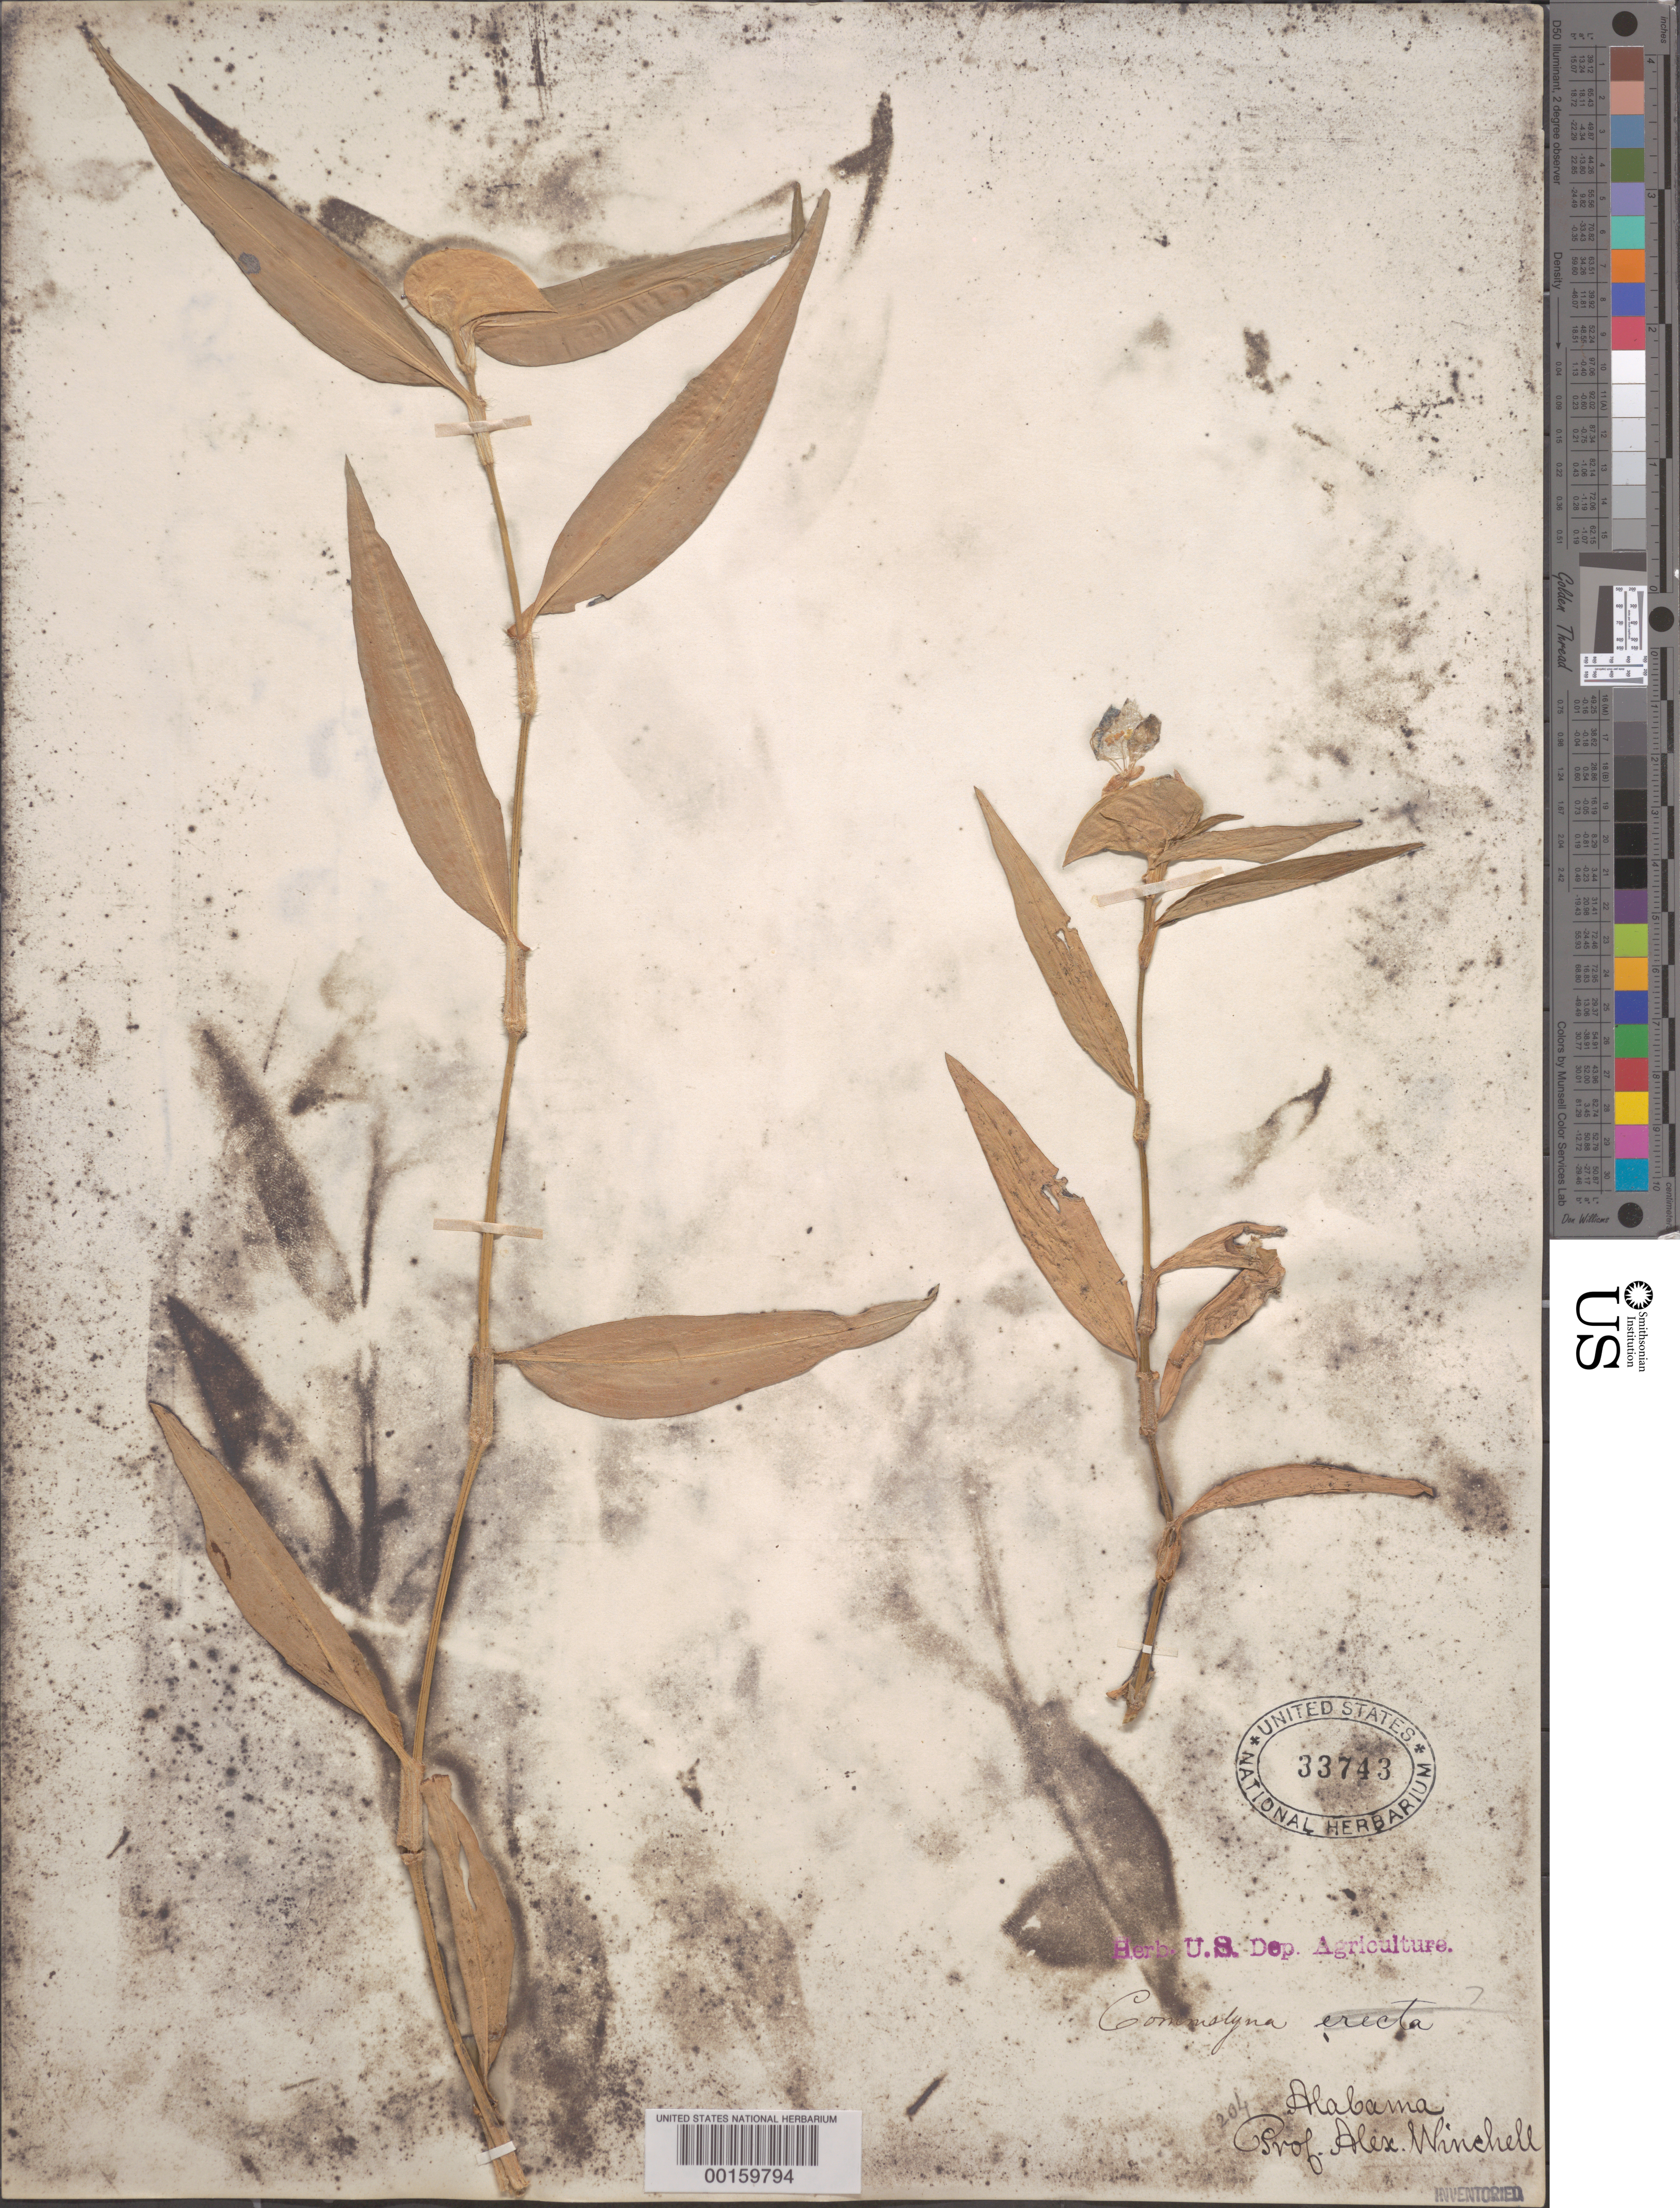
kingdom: Plantae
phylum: Tracheophyta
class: Liliopsida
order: Commelinales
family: Commelinaceae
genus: Commelina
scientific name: Commelina erecta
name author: L.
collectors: A. Winchell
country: United States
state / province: Alabama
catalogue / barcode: US 33743